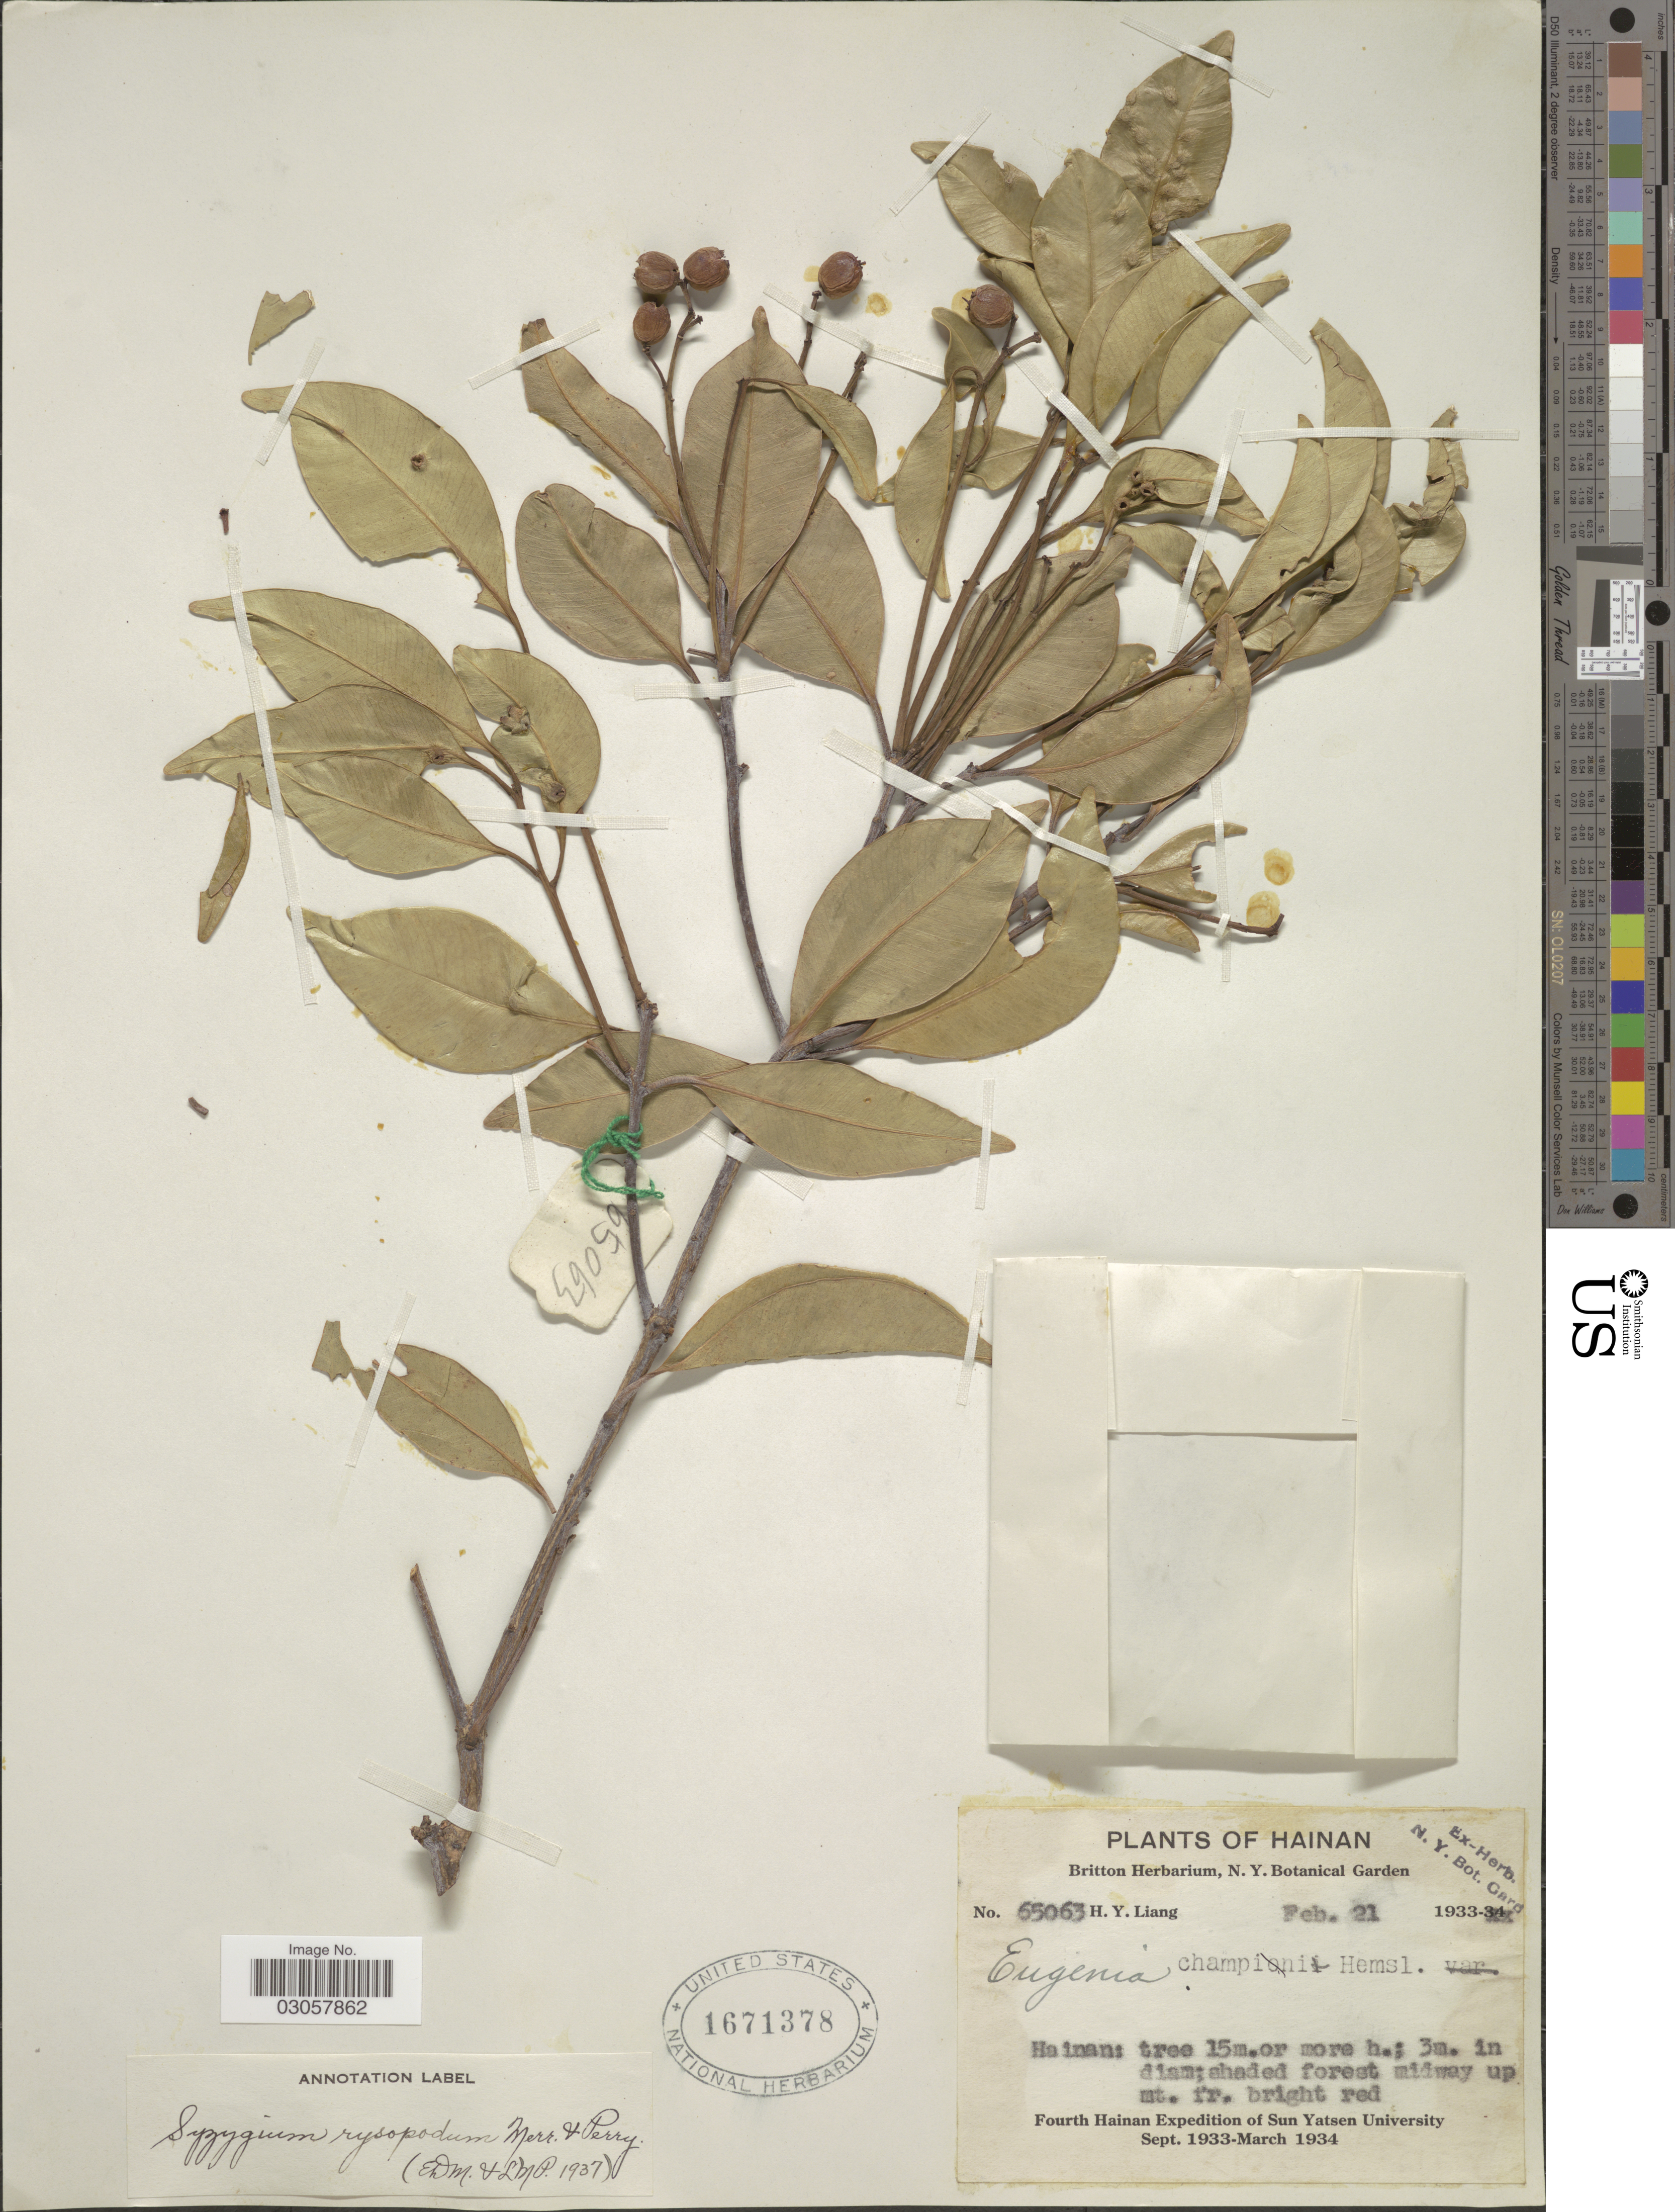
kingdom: Plantae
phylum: Tracheophyta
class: Magnoliopsida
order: Myrtales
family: Myrtaceae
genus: Syzygium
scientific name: Syzygium rysopodum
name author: Merr. & L.M. Perry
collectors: H. Y. Liang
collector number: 65063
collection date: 1933-02-21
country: China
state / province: Hainan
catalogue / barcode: US 1671378